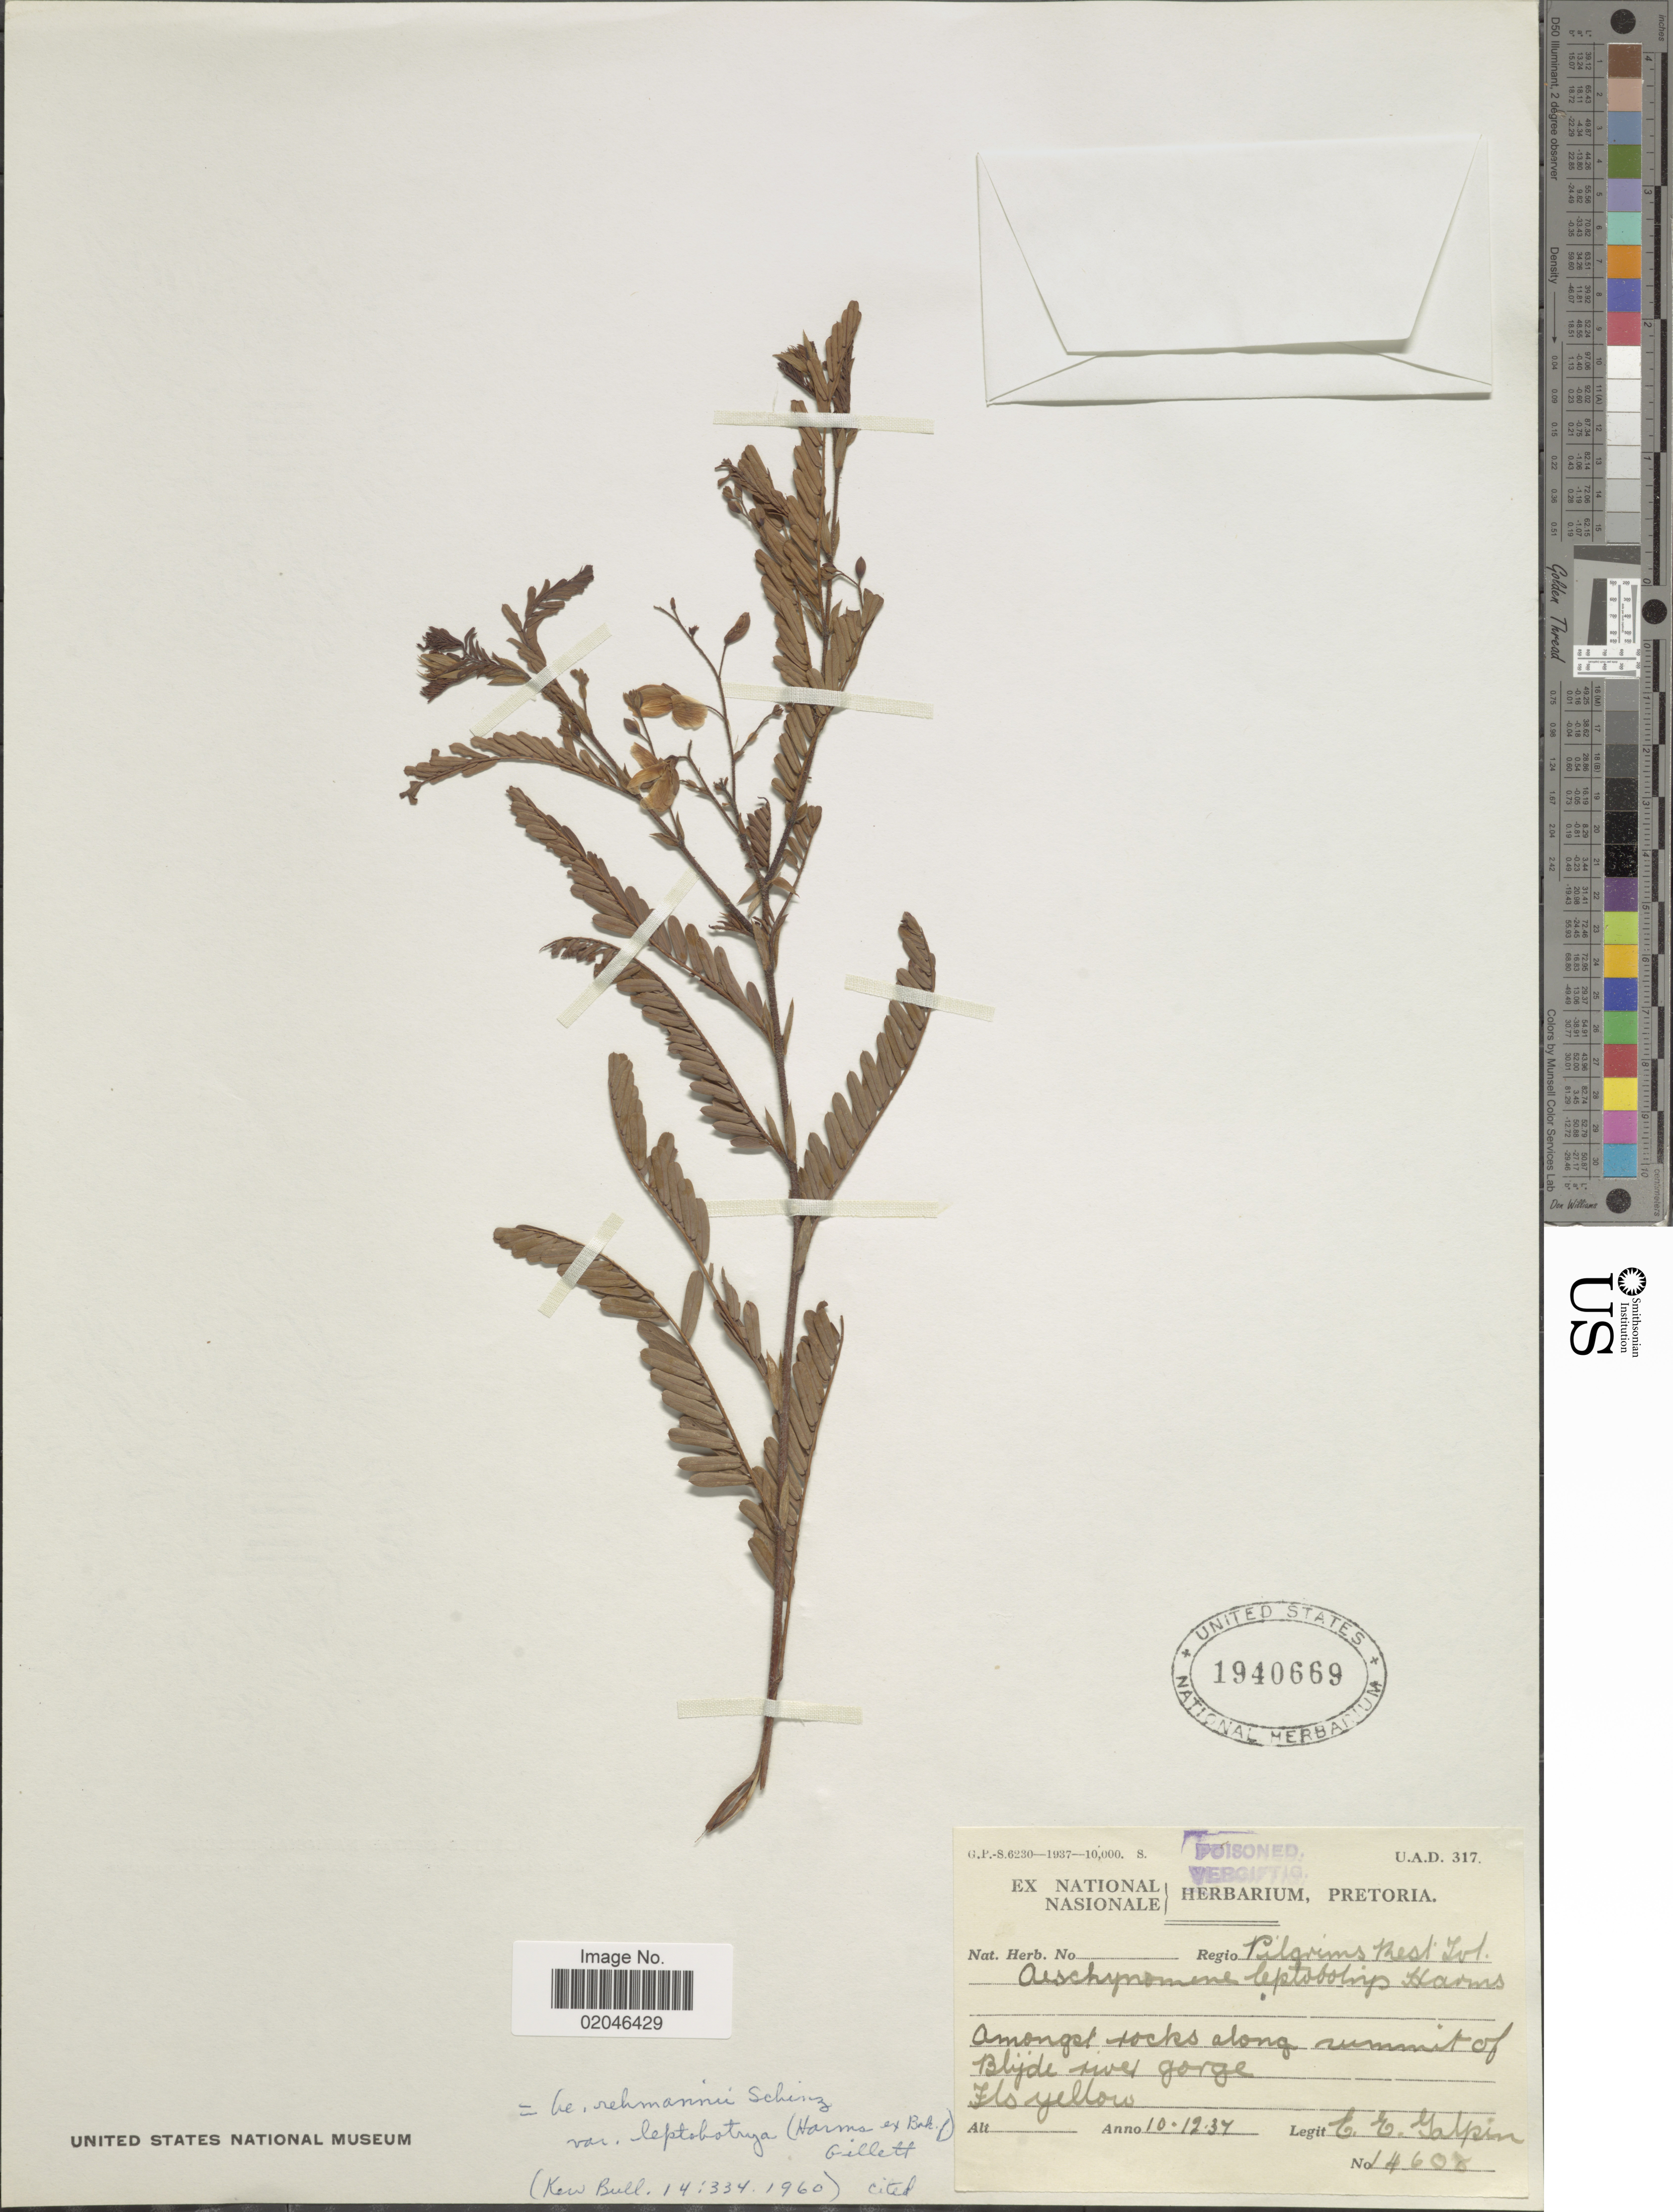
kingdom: Plantae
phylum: Tracheophyta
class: Magnoliopsida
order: Fabales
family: Fabaceae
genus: Aeschynomene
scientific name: Aeschynomene rehmannii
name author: Schinz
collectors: E. Galpin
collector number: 14608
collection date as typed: Transcribed d/m/y: 10/12/37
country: South Africa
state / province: Mpumalanga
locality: Regio Pilgrims Rest Tvl. Amongst rocks along summit of Blijde river Gorge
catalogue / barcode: US 1940669